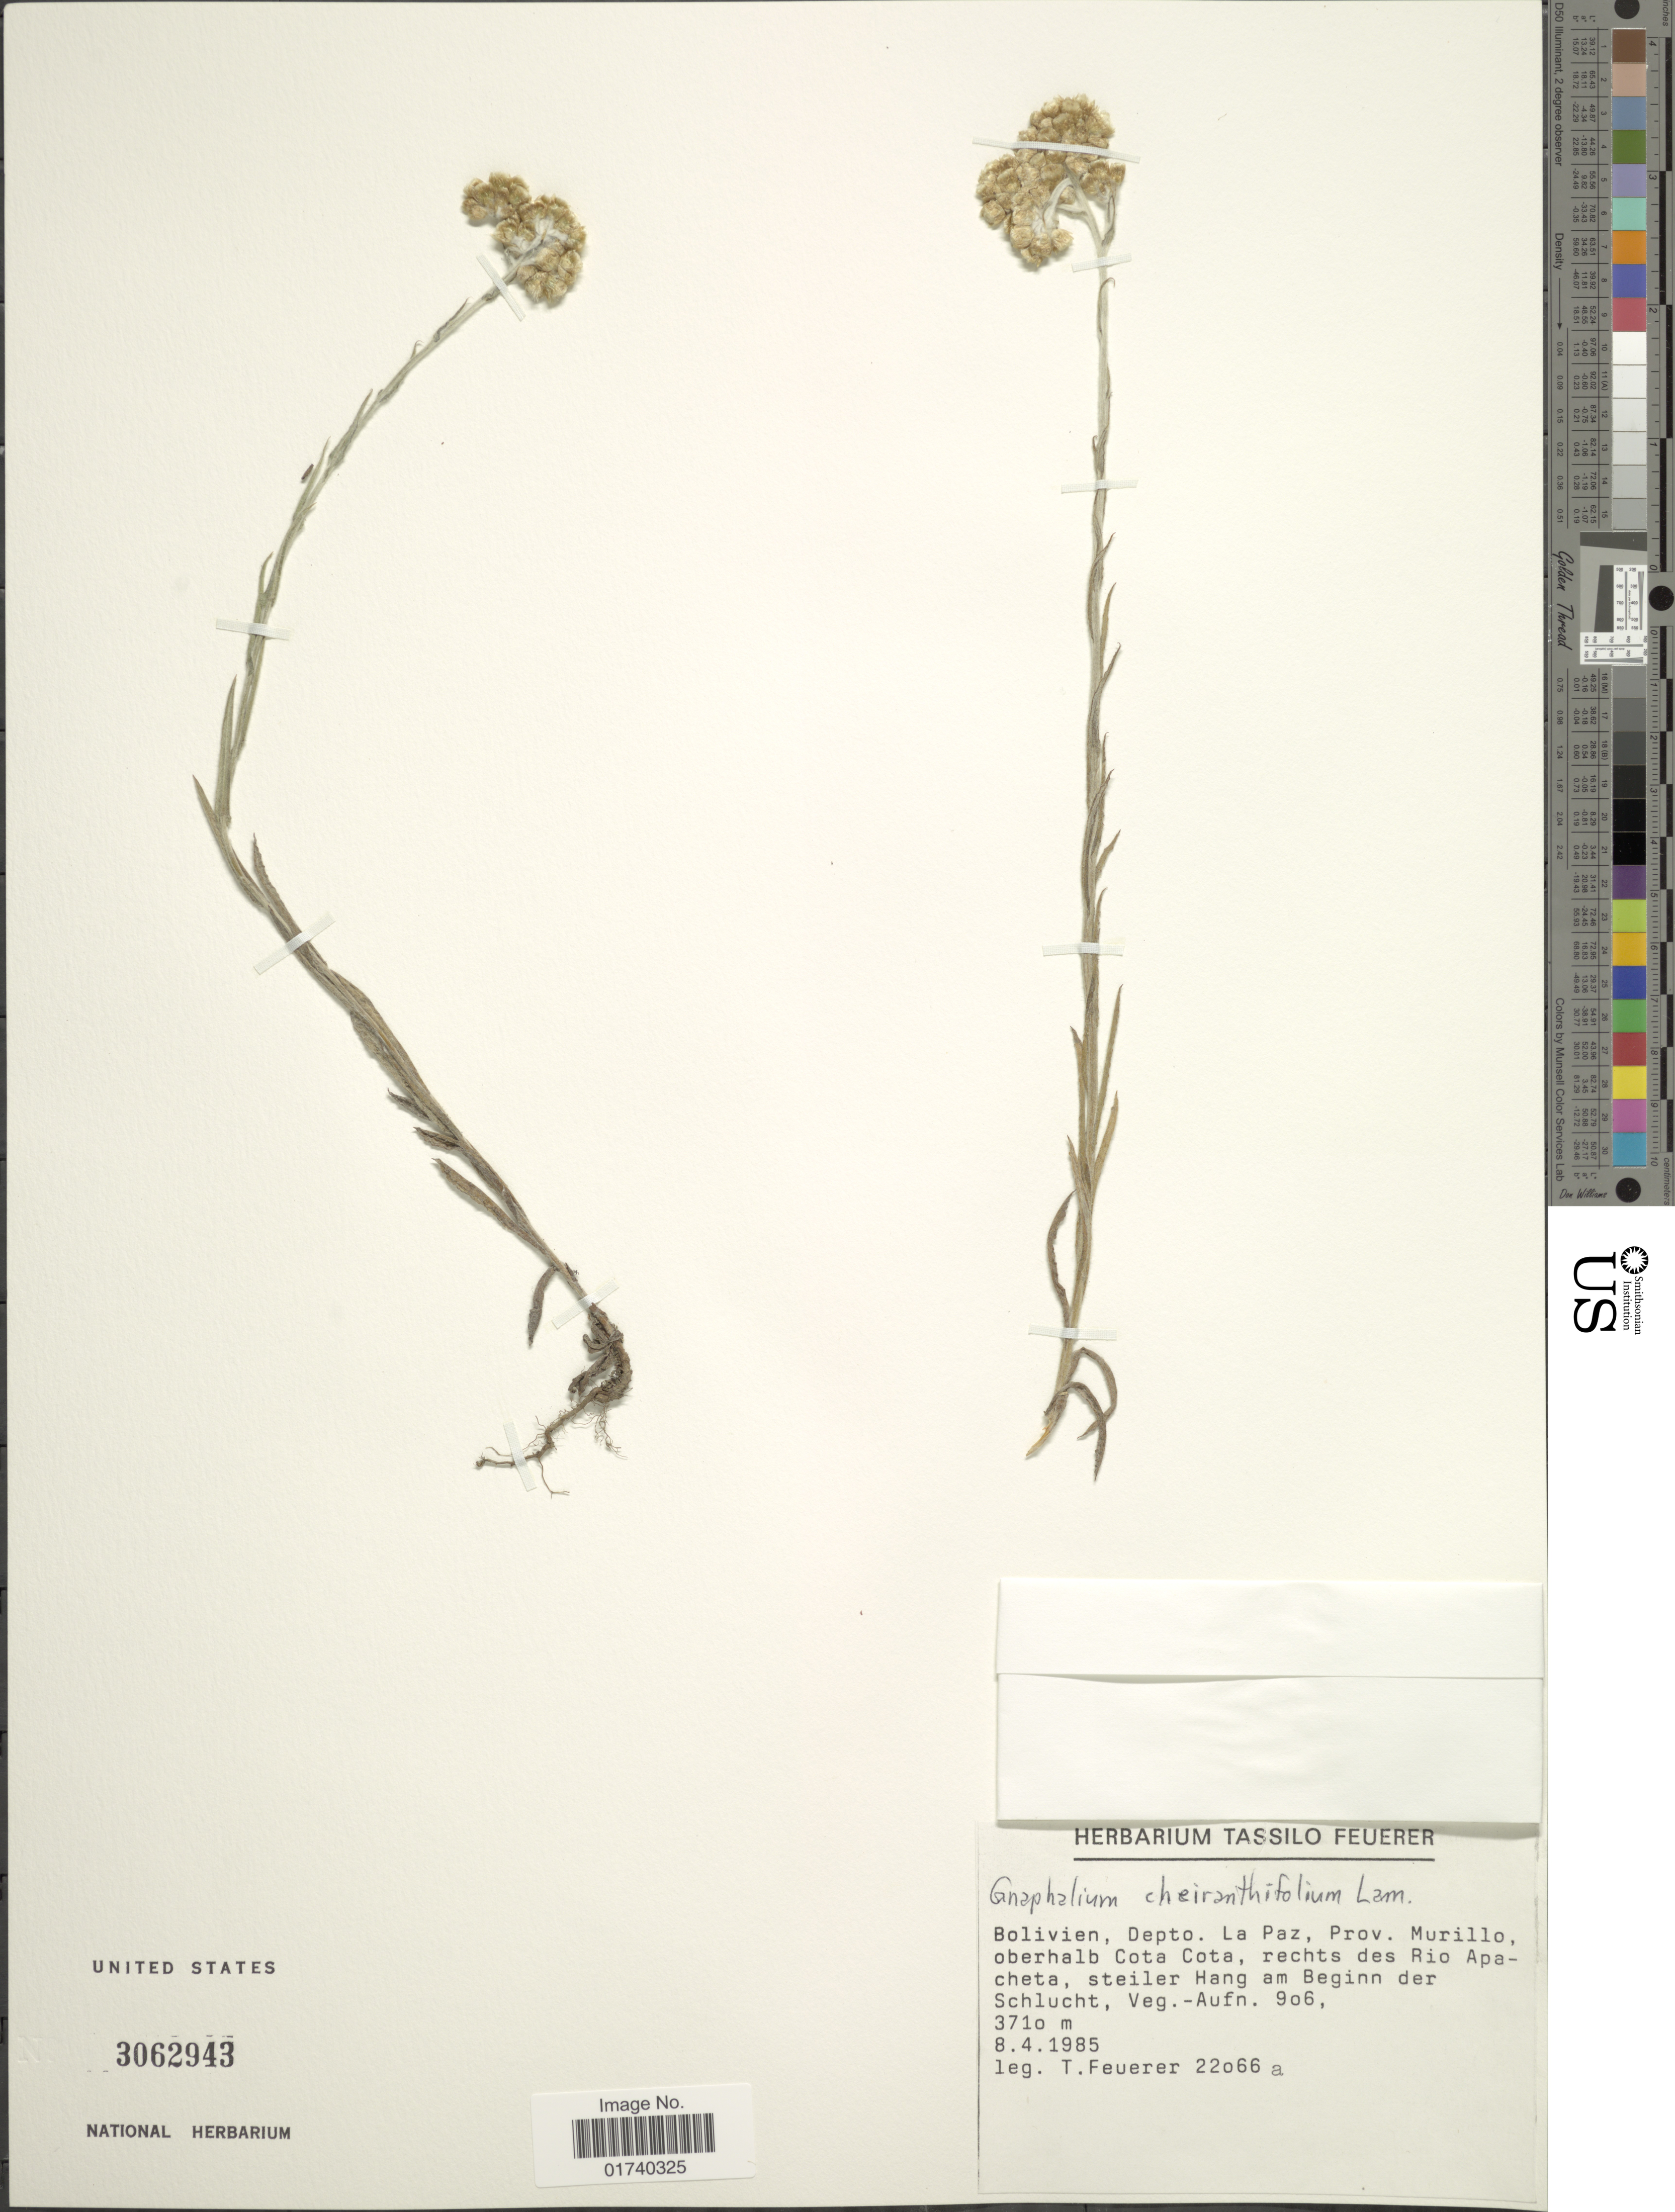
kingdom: Plantae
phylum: Tracheophyta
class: Magnoliopsida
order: Asterales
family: Asteraceae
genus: Pseudognaphalium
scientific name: Pseudognaphalium cheiranthifolium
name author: (Lam.) Hilliard & B.L. Burtt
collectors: T. Feuerer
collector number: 22066 a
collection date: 1985-04-08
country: Bolivia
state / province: La Paz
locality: Depto. La Paz, Prov. Murillo oberhalb, Cota Cota, rechts des Rio Apacheta, steiler Hang am Beginn der Slucht, Veg aufn.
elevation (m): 3710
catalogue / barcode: US 3062943